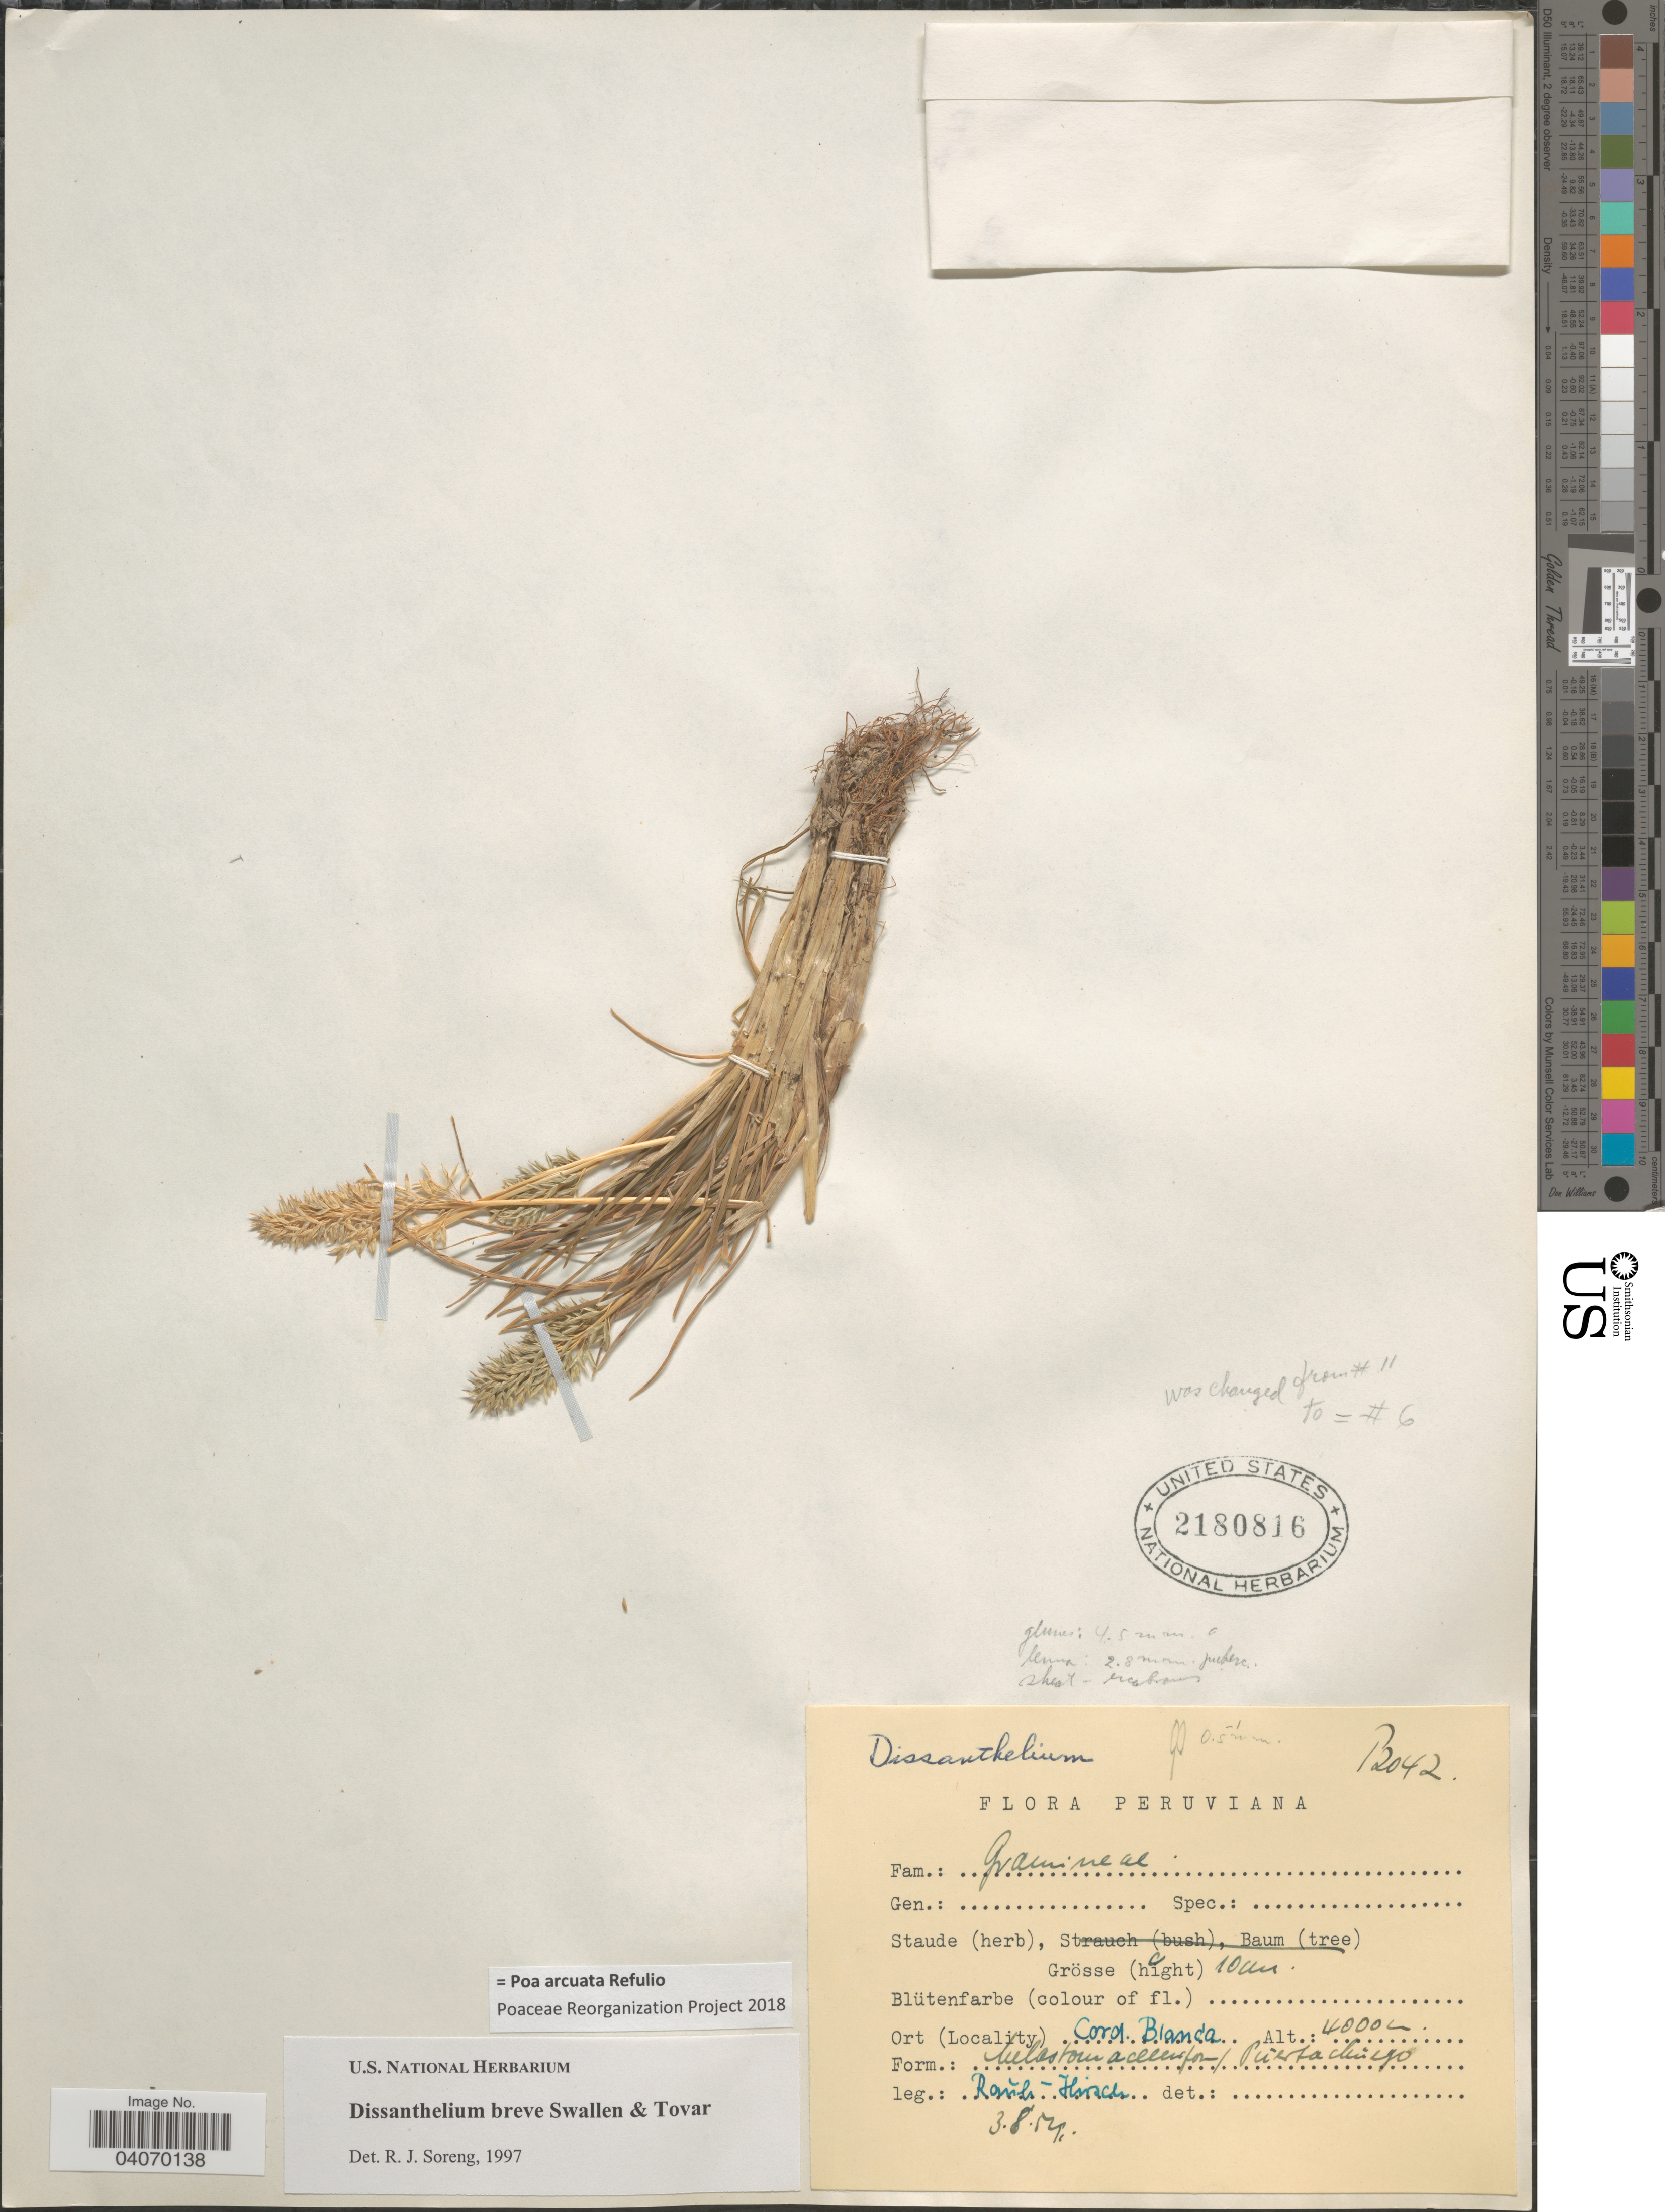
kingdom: Plantae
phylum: Tracheophyta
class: Liliopsida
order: Poales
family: Poaceae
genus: Poa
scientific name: Poa arcuata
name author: Refulio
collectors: W. Rauh & G. Hirsch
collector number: P2042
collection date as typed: Transcribed d/m/y: 3/8/54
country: Peru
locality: Cord. Blanca.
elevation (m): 4000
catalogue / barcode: US 2180816